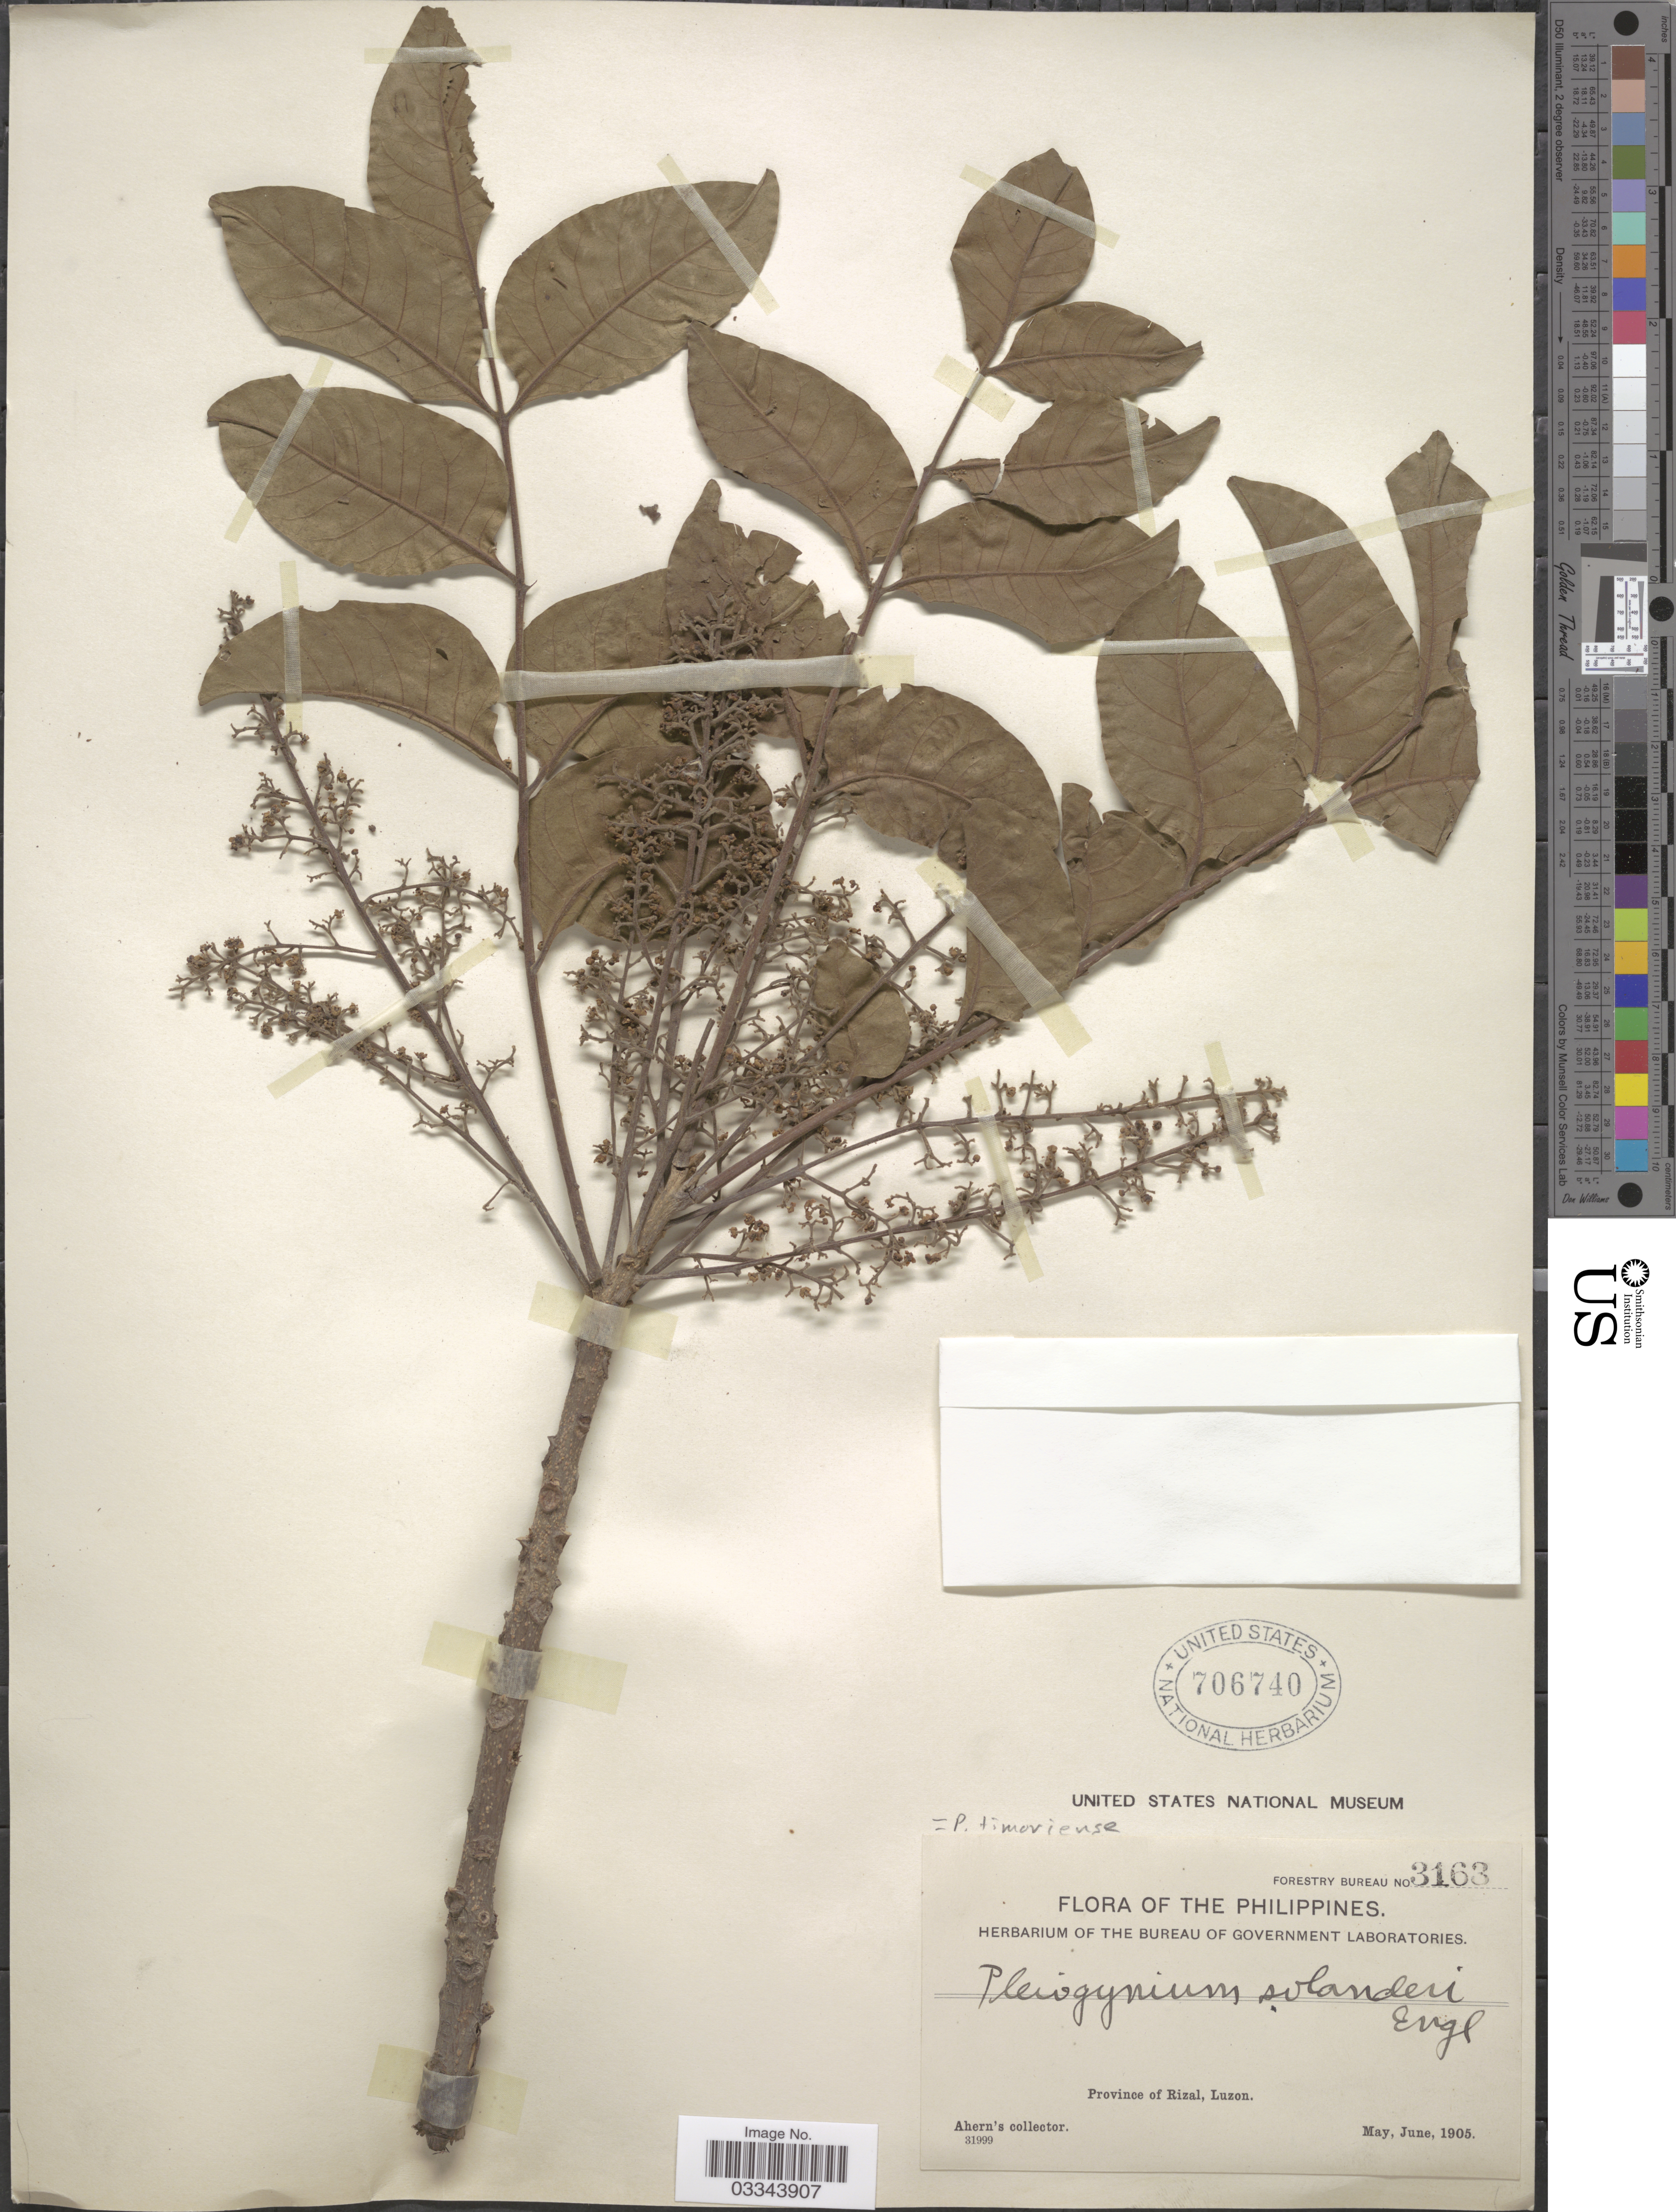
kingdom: Plantae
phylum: Tracheophyta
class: Magnoliopsida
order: Sapindales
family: Anacardiaceae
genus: Pleiogynium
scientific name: Pleiogynium timoriense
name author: (A. DC.) Leenh.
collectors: Ahern's collector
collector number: Forestry Bureau 3163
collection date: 1905-05/1905-06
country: Philippines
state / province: Calabarzon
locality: Province of Rizal, Luzon.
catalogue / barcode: US 706740